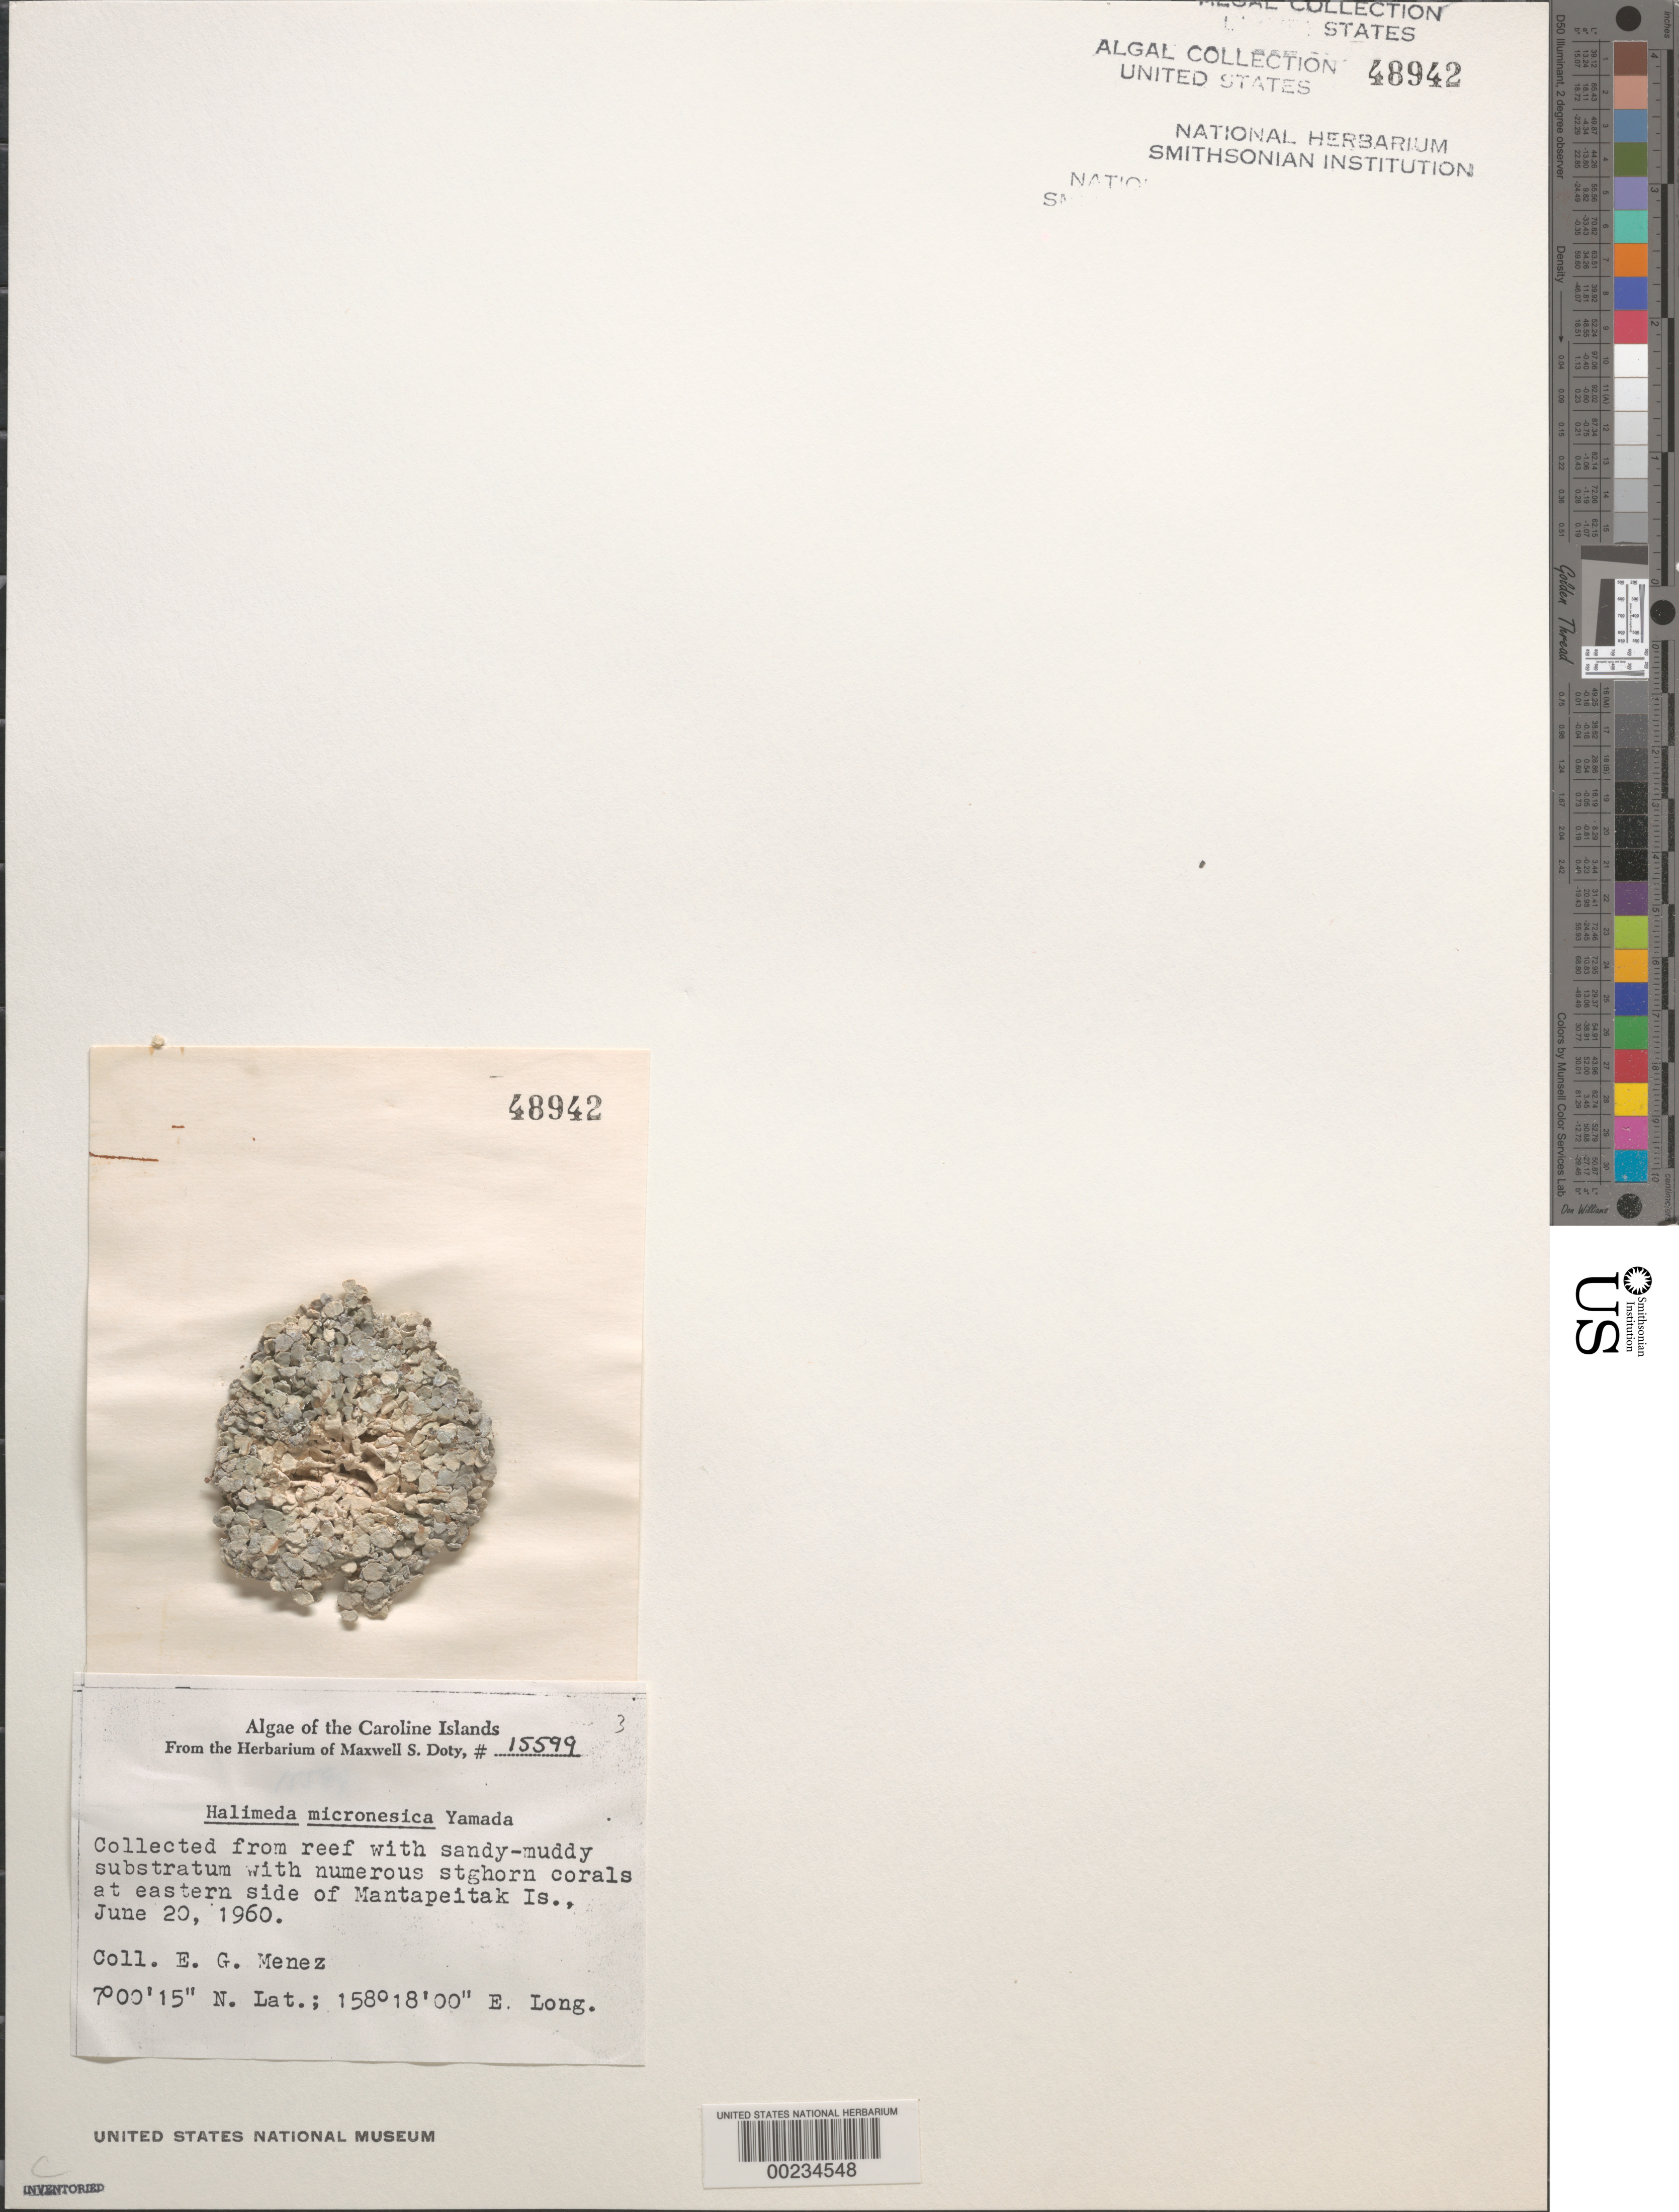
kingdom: Plantae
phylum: Chlorophyta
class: Ulvophyceae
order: Bryopsidales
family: Halimedaceae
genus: Halimeda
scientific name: Halimeda micronesica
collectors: Meñez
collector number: MSD 15599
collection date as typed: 20 Jun 1960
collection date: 1960-06-20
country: Micronesia, Federated States of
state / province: Pohnpei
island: Mantapeitak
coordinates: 7 00' 15" N, 158 18' 00" E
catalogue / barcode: US 48942